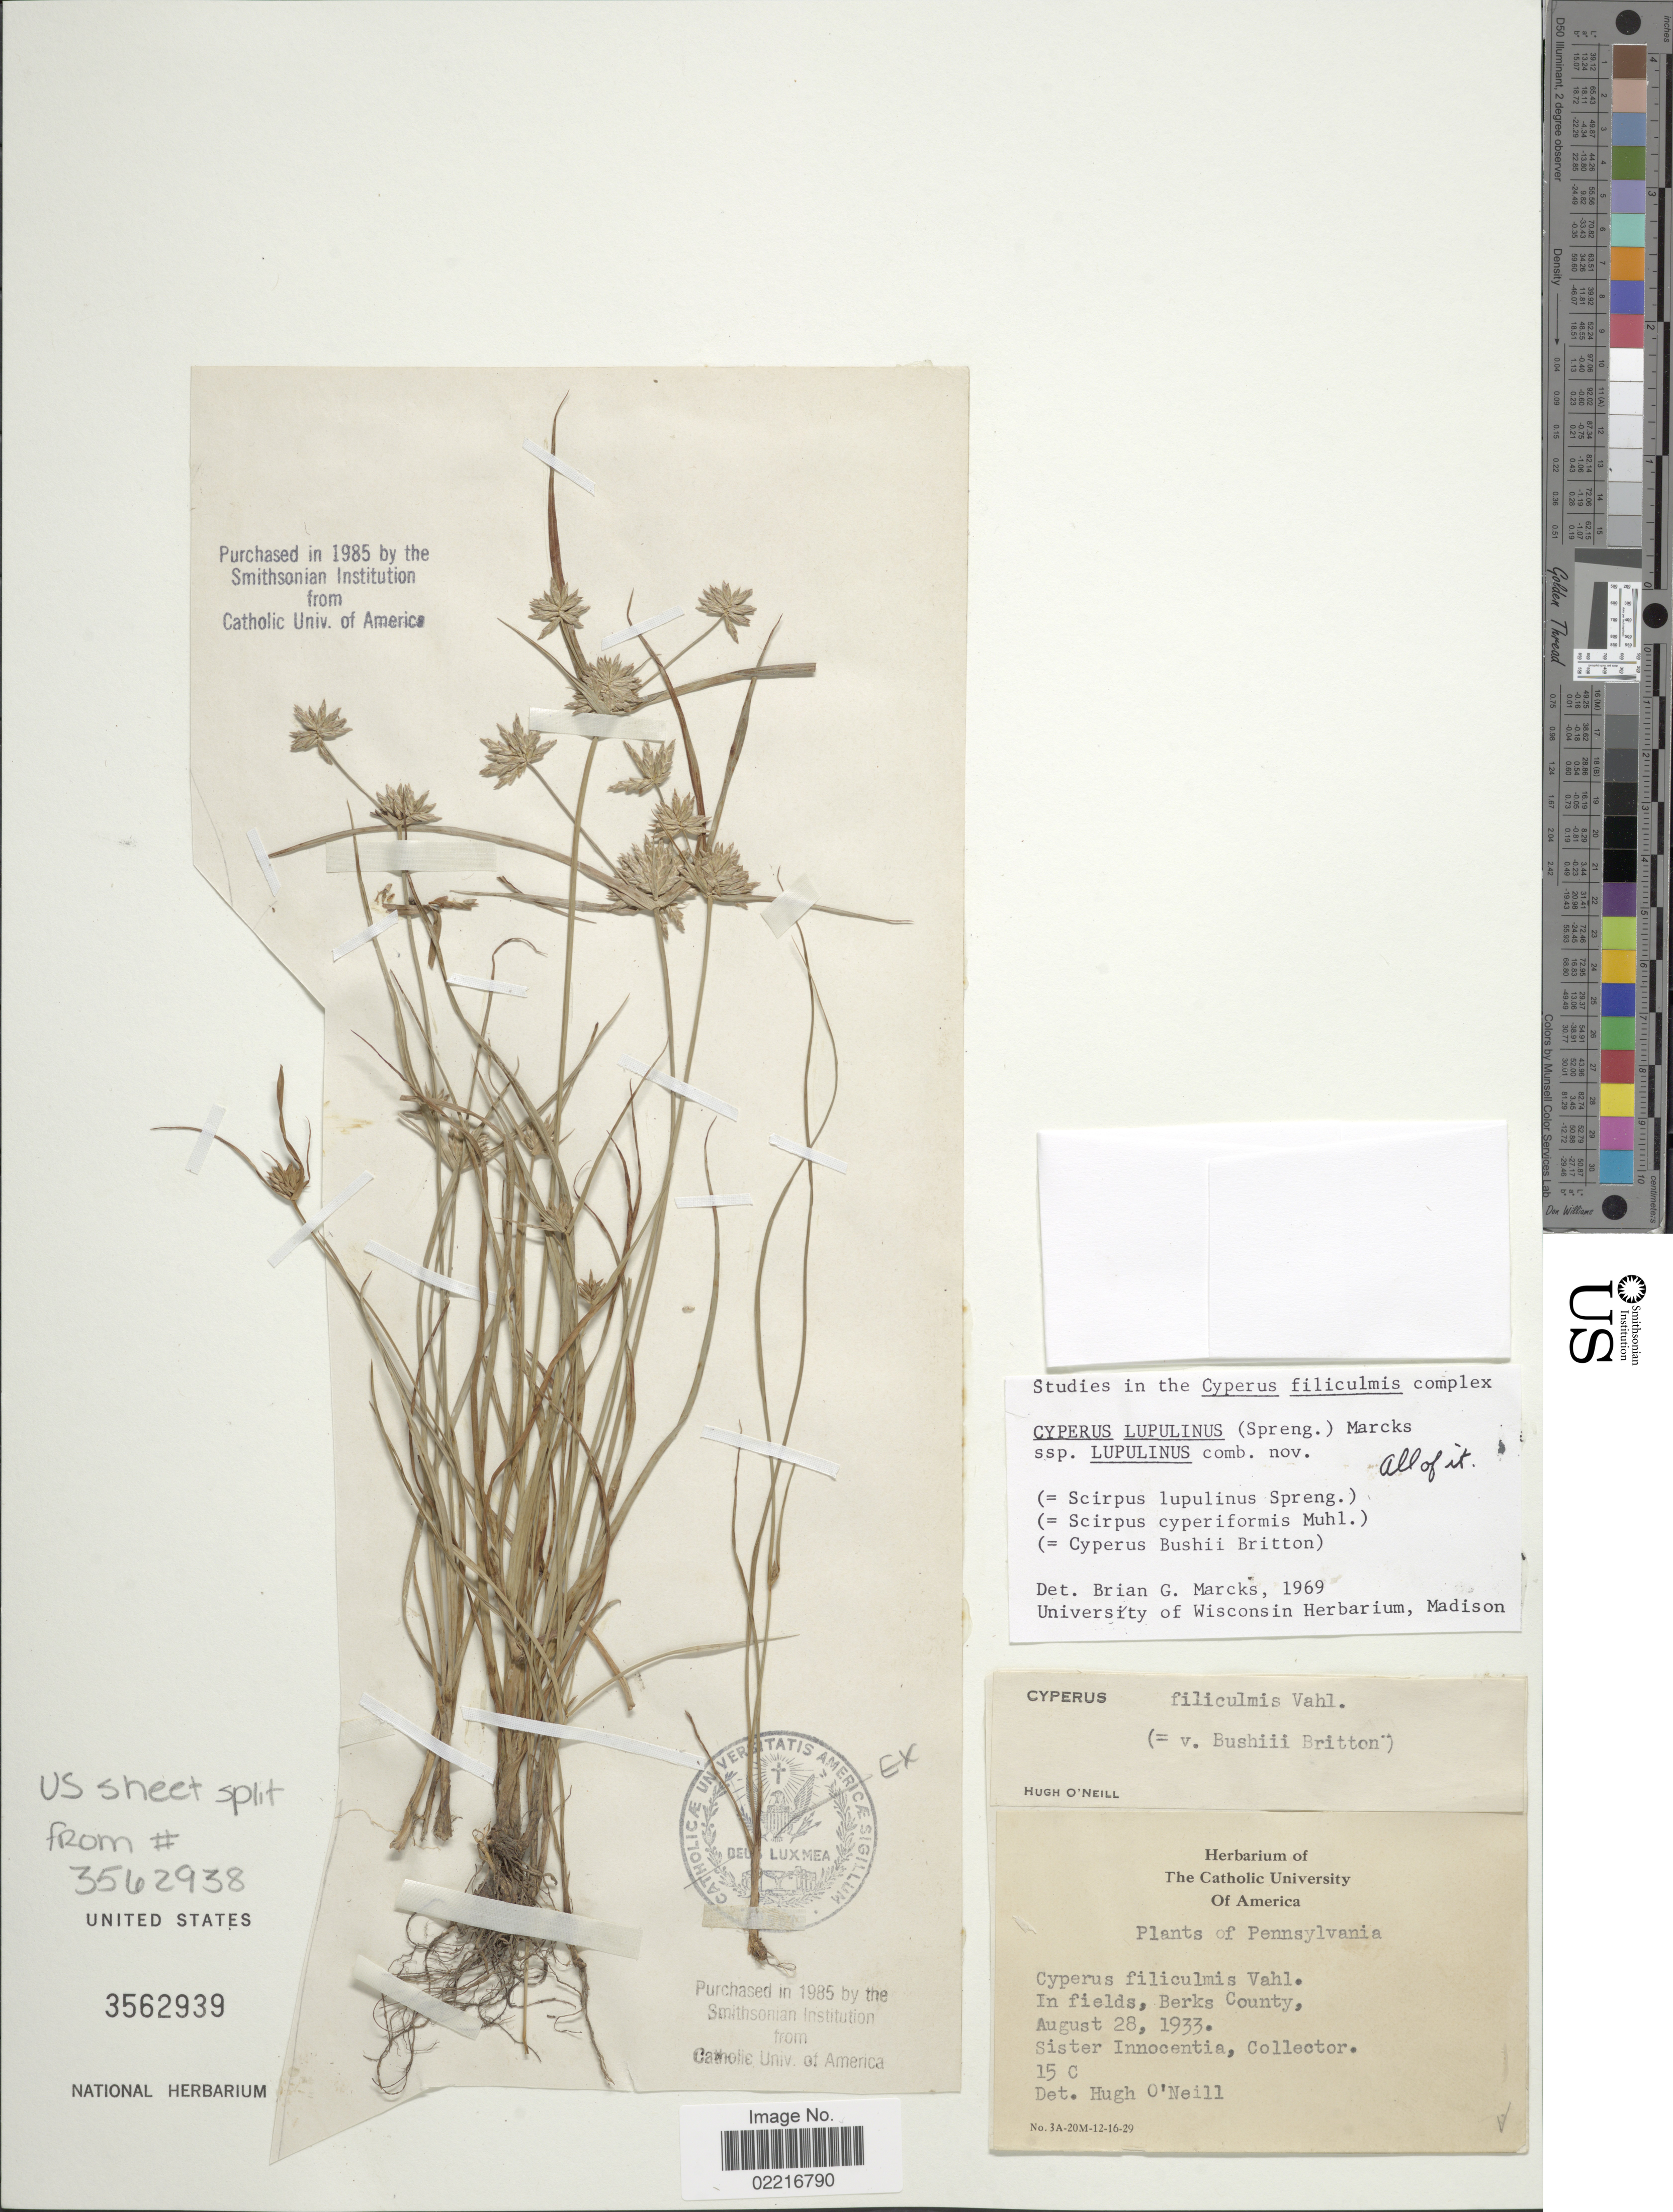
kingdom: Plantae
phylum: Tracheophyta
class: Liliopsida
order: Poales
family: Cyperaceae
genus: Cyperus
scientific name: Cyperus lupulinus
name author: (Spreng.) Marcks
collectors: S. Innocentia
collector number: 15C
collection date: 1933-08-28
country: United States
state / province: Pennsylvania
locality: Berks County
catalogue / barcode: US 3562939